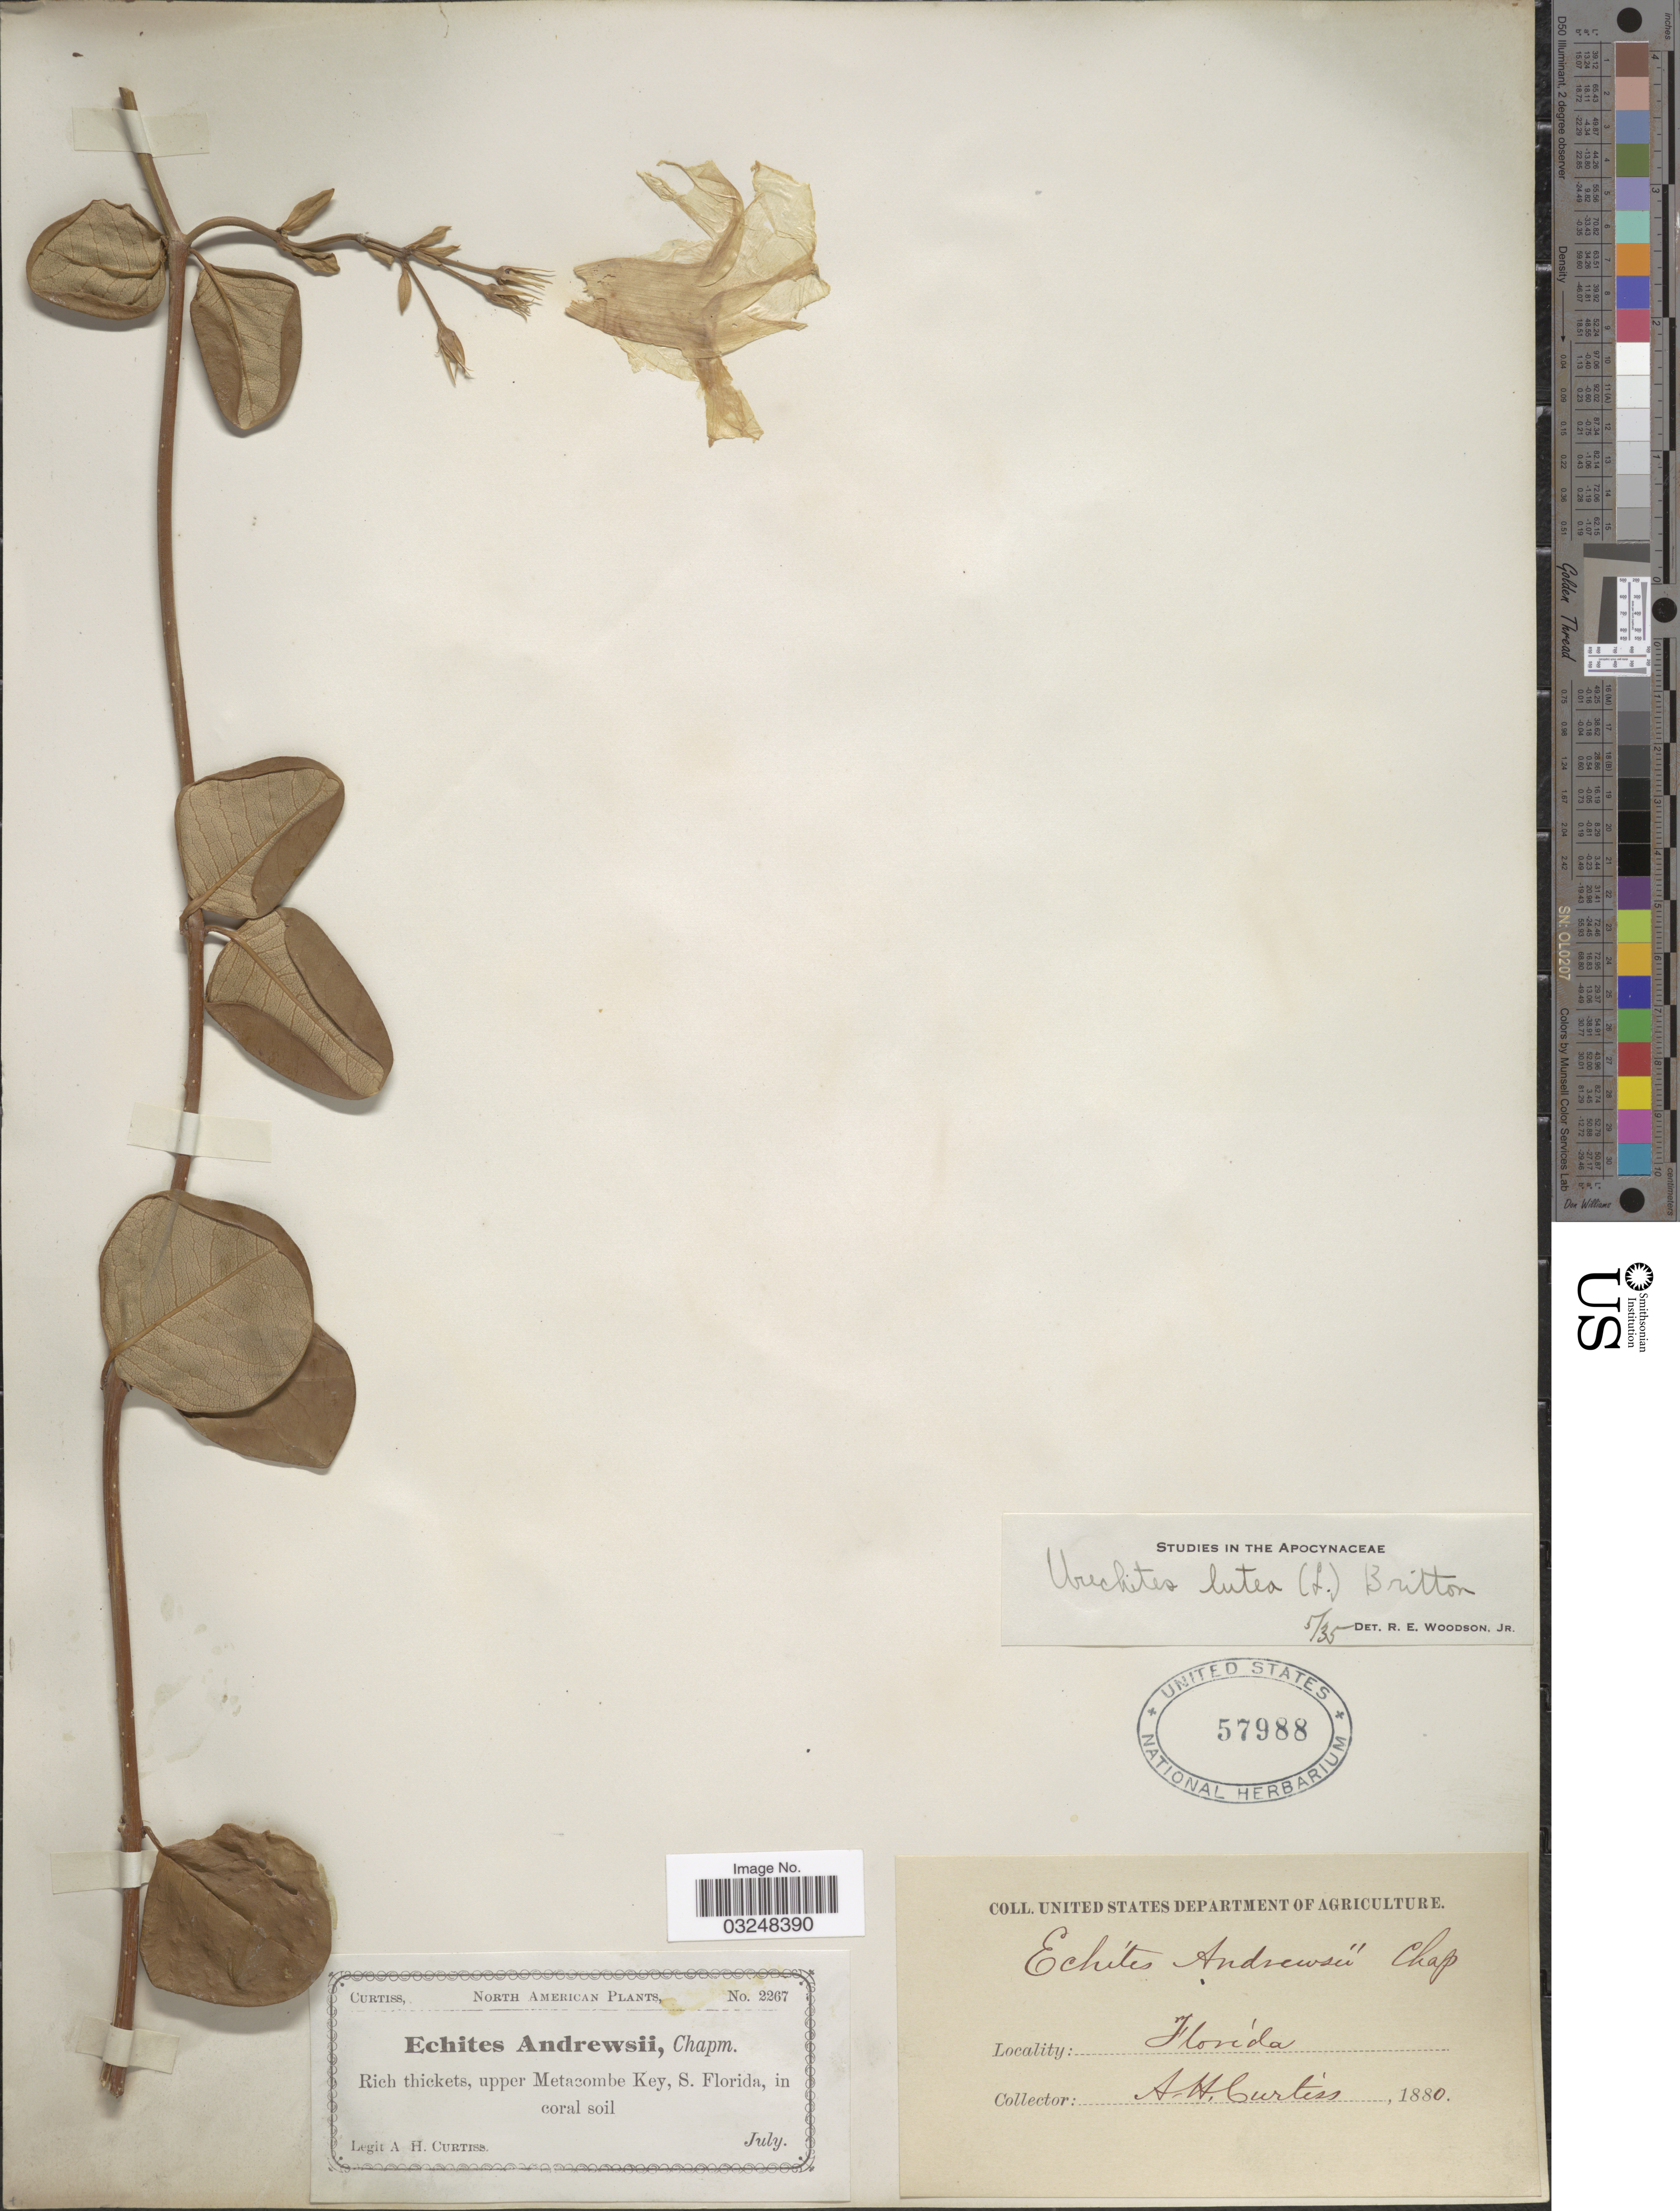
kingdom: Plantae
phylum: Tracheophyta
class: Magnoliopsida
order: Gentianales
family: Apocynaceae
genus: Urechites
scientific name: Urechites lutea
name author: (L.) Britton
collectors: A. H. Curtiss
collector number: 2267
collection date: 1880-07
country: United States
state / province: Florida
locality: Upper Metacombe Key, S. Florida.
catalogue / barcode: US 57988